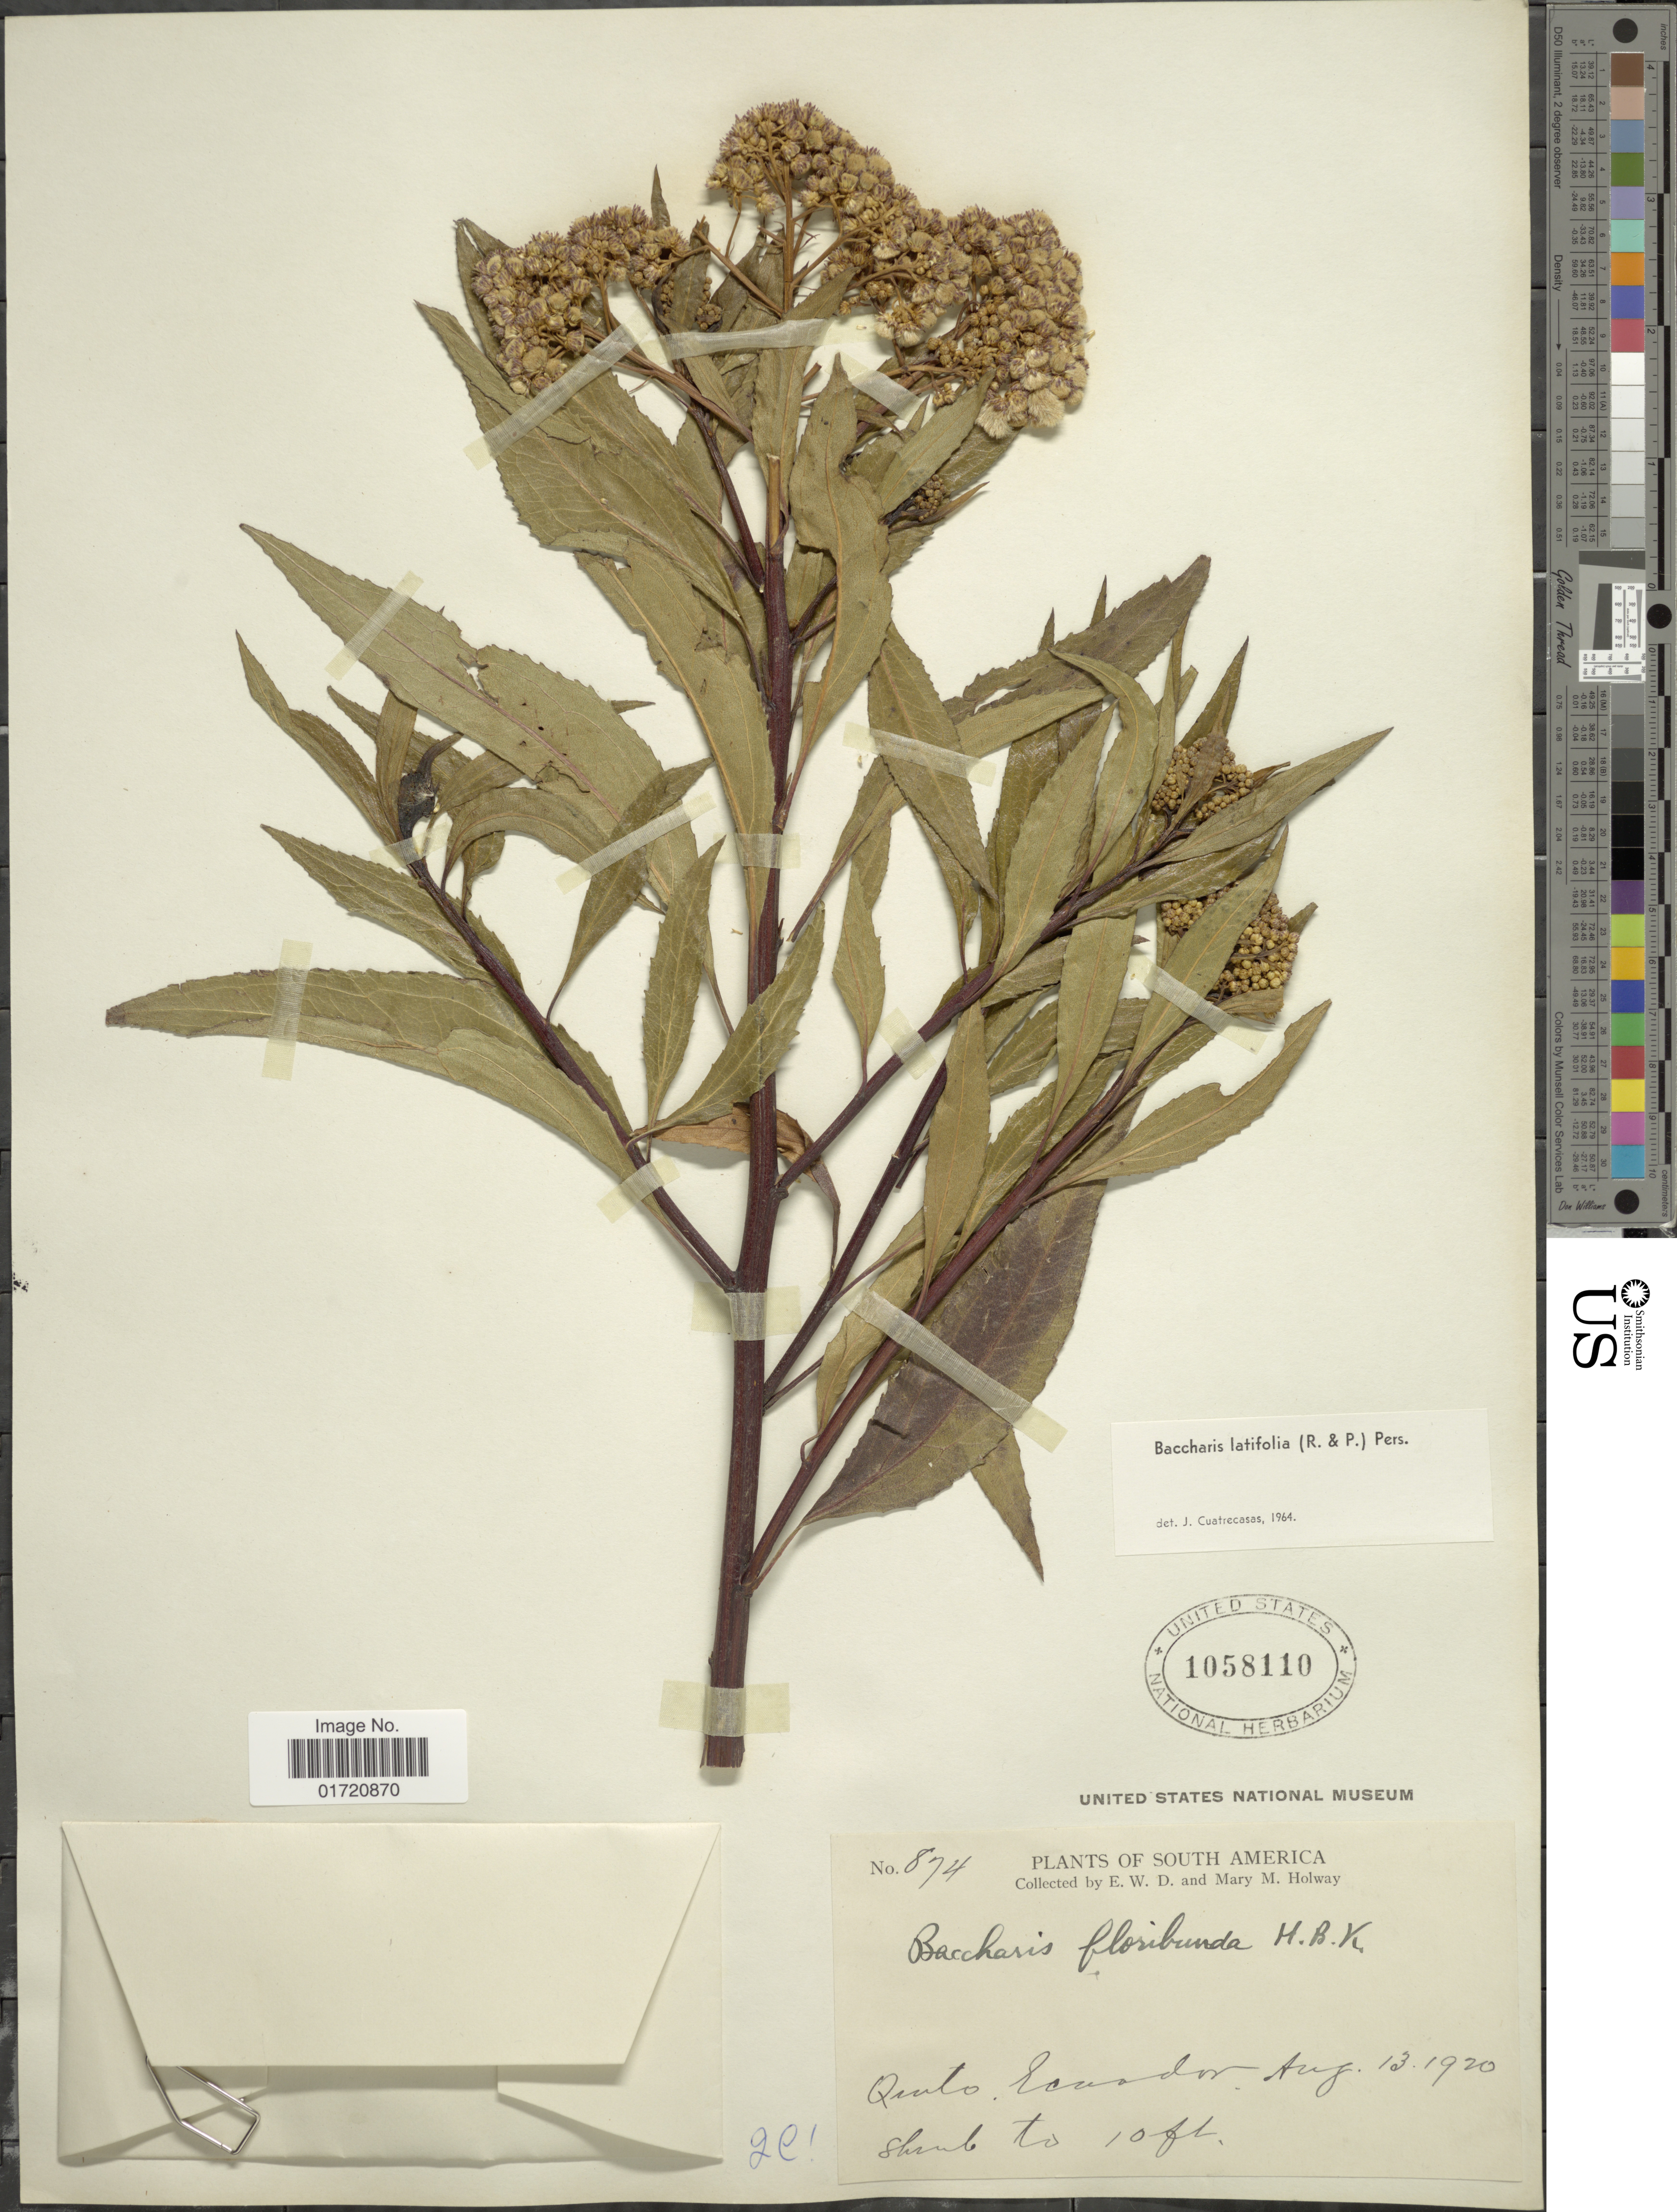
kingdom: Plantae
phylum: Tracheophyta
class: Magnoliopsida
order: Asterales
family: Asteraceae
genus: Baccharis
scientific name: Baccharis latifolia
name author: (Ruiz & Pav.) Pers.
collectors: E. W. D. Holway & M. M. Holway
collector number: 874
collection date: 1920-08-13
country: Ecuador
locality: South America, Quito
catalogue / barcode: US 1058110